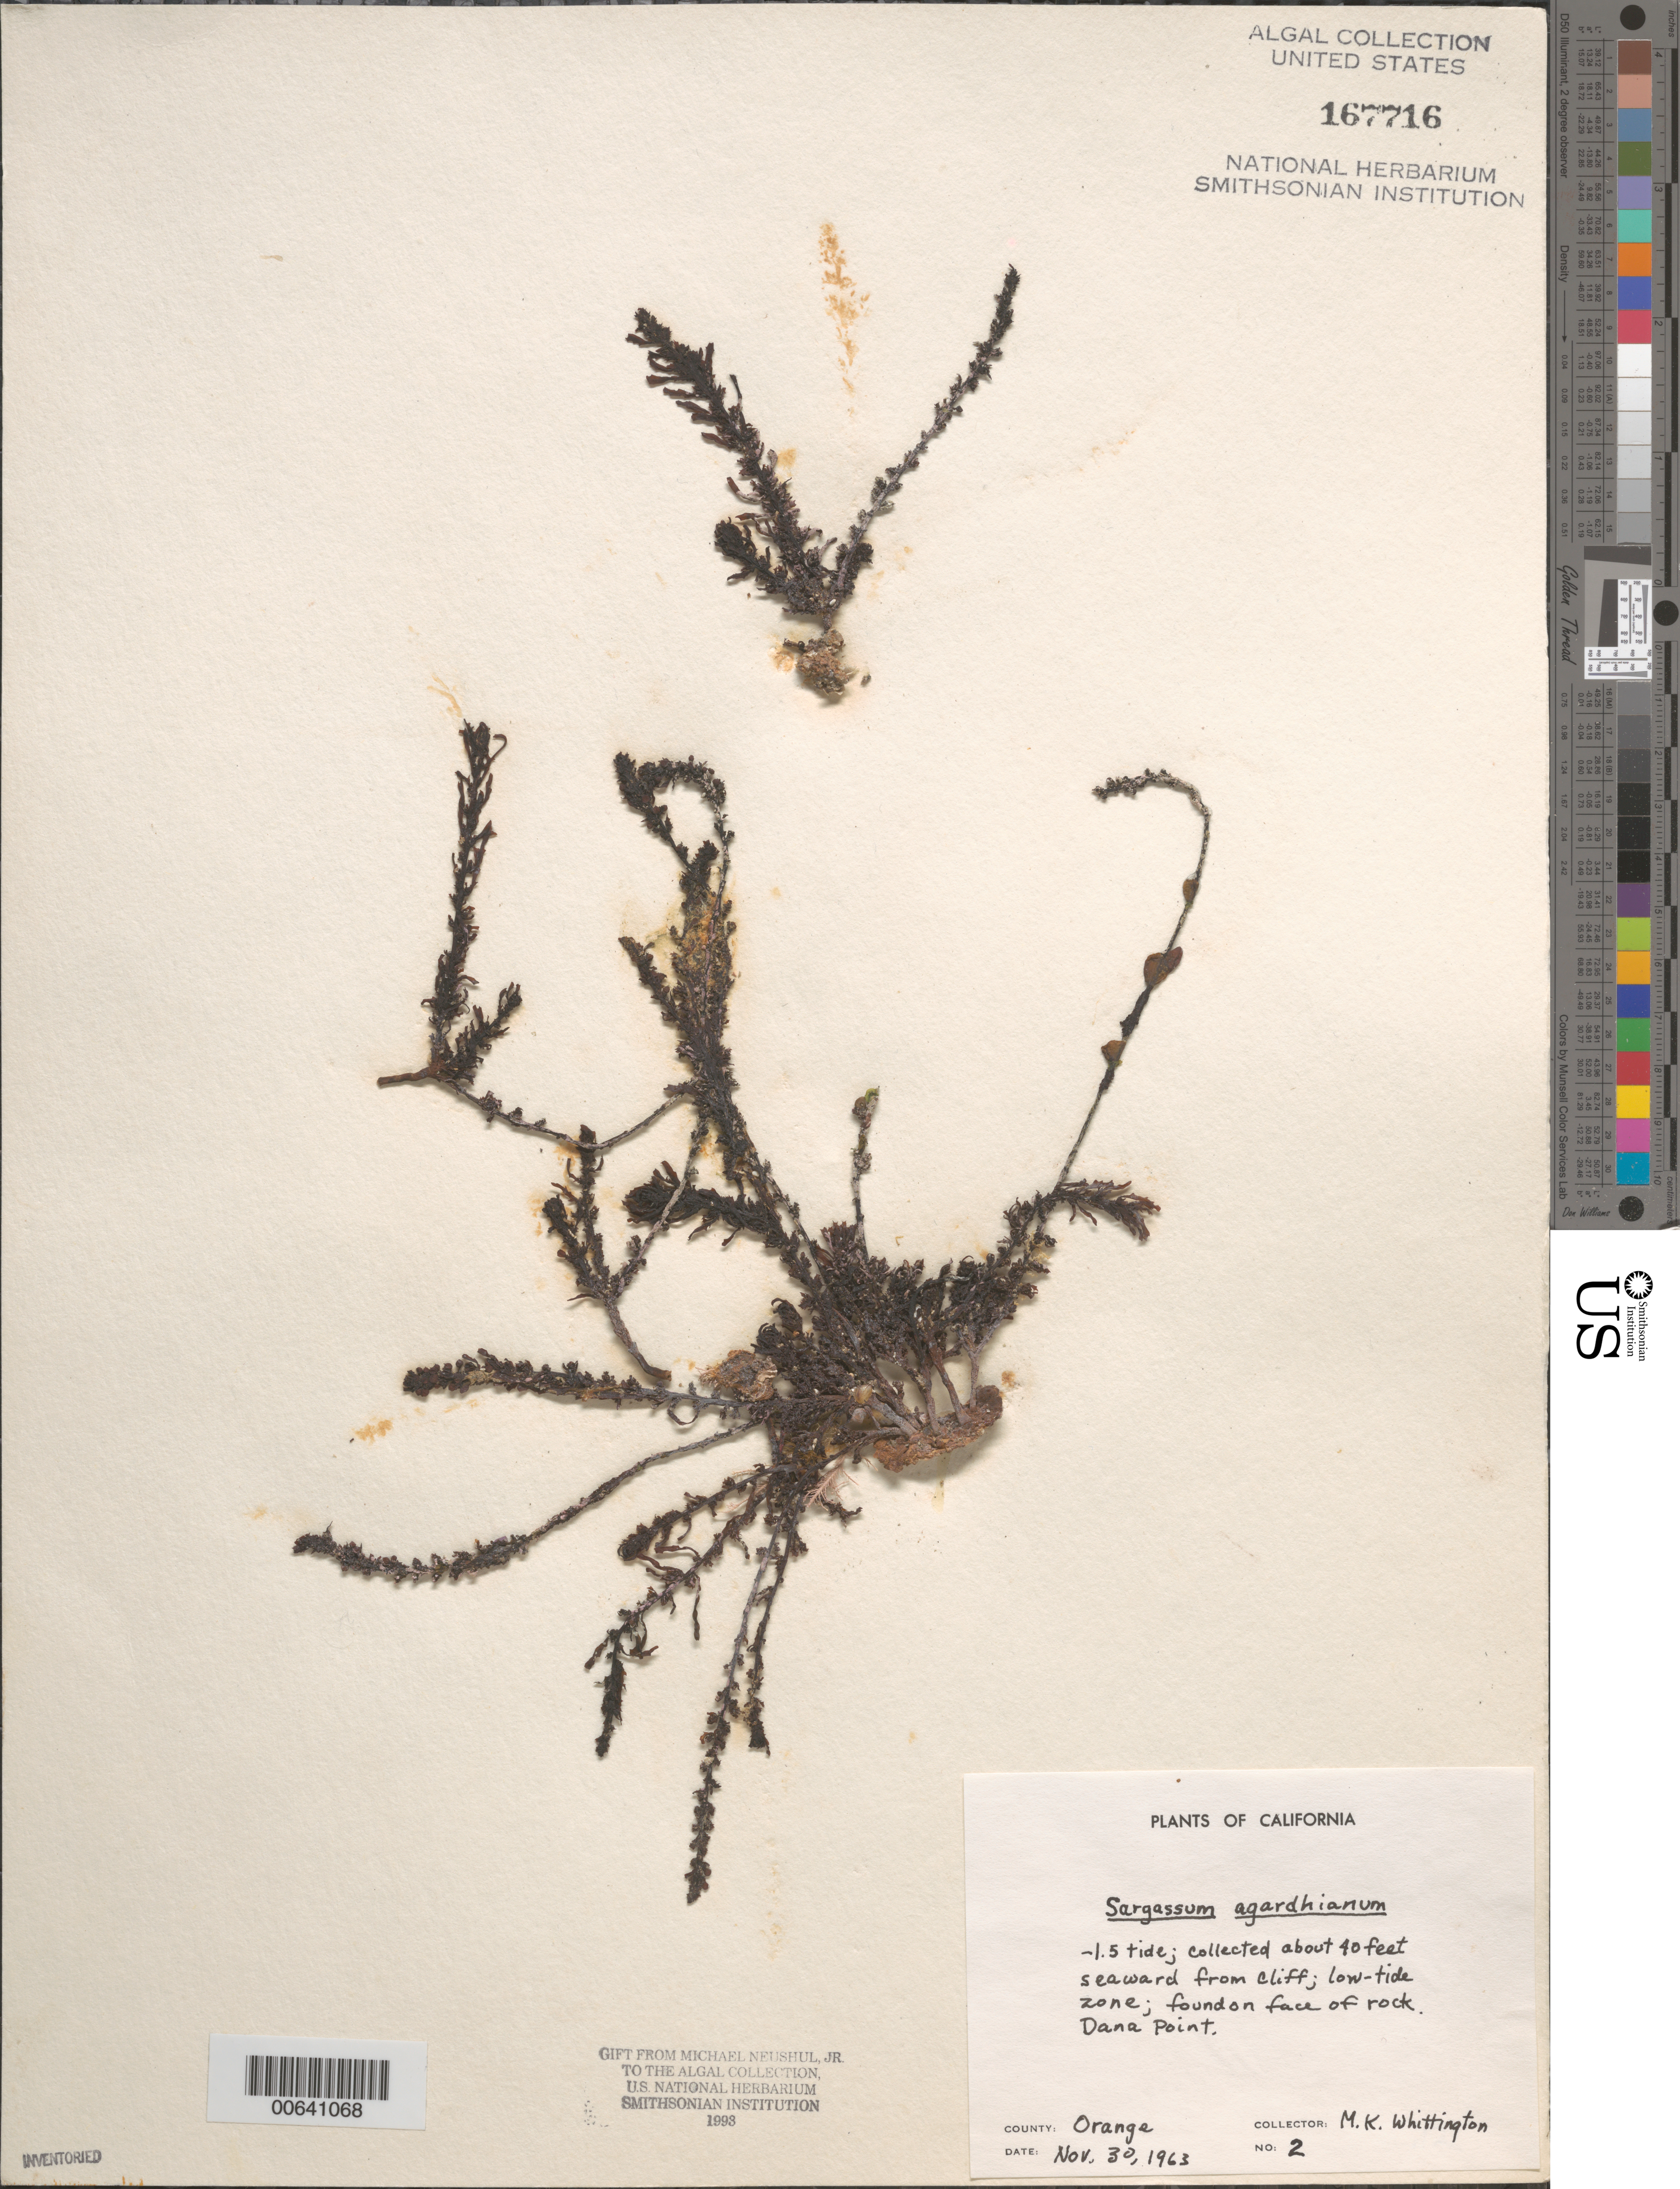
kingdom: Chromista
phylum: Ochrophyta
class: Phaeophyceae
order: Fucales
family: Sargassaceae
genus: Sargassum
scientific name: Sargassum agardhianum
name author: Farl. in J. Agardh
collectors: M. Whittington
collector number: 2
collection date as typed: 30 Nov 1963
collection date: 1963-11-30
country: United States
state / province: California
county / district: Orange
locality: Dana Point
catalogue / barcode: US 167716